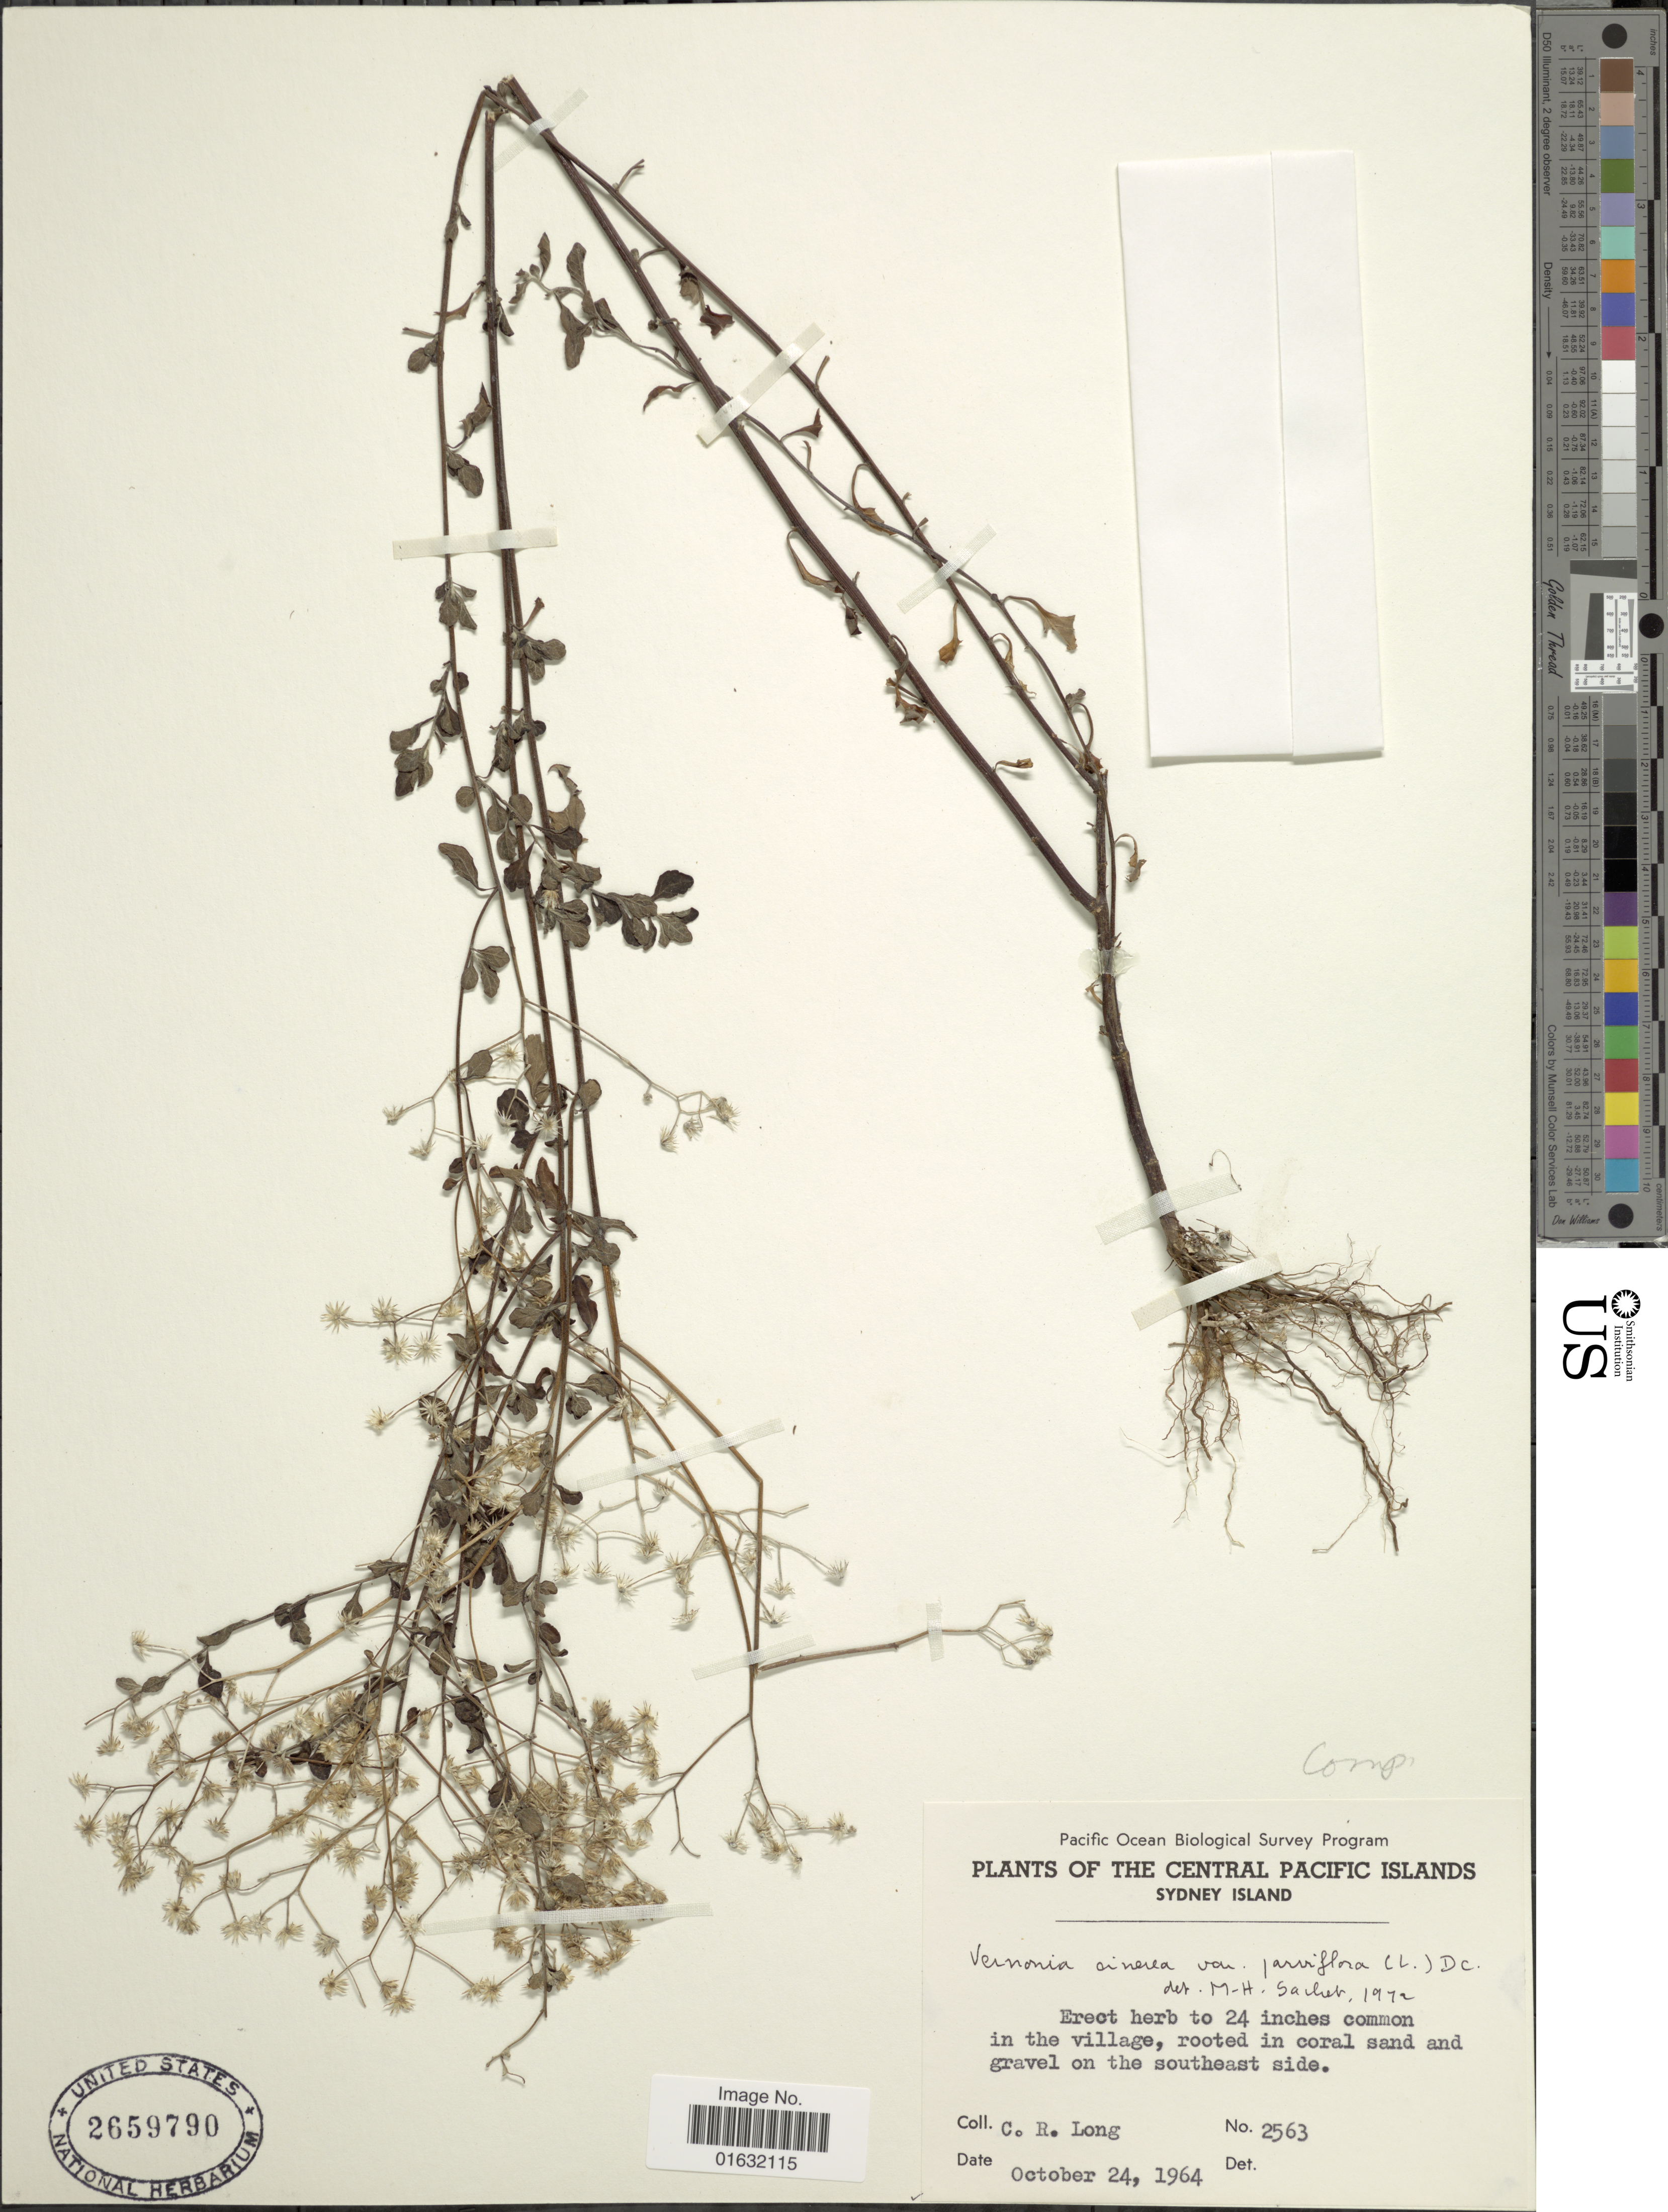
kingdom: Plantae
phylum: Tracheophyta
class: Magnoliopsida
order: Asterales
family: Asteraceae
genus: Cyanthillium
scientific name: Cyanthillium cinereum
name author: (L.) H. Rob.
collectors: C. R. Long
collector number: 2563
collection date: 1964-10-24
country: Central Am. Pac. Islands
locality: The Central Pacific Islands, Sydney Island, rooted in coral sand and gravel on the southeast side.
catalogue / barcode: US 2659790